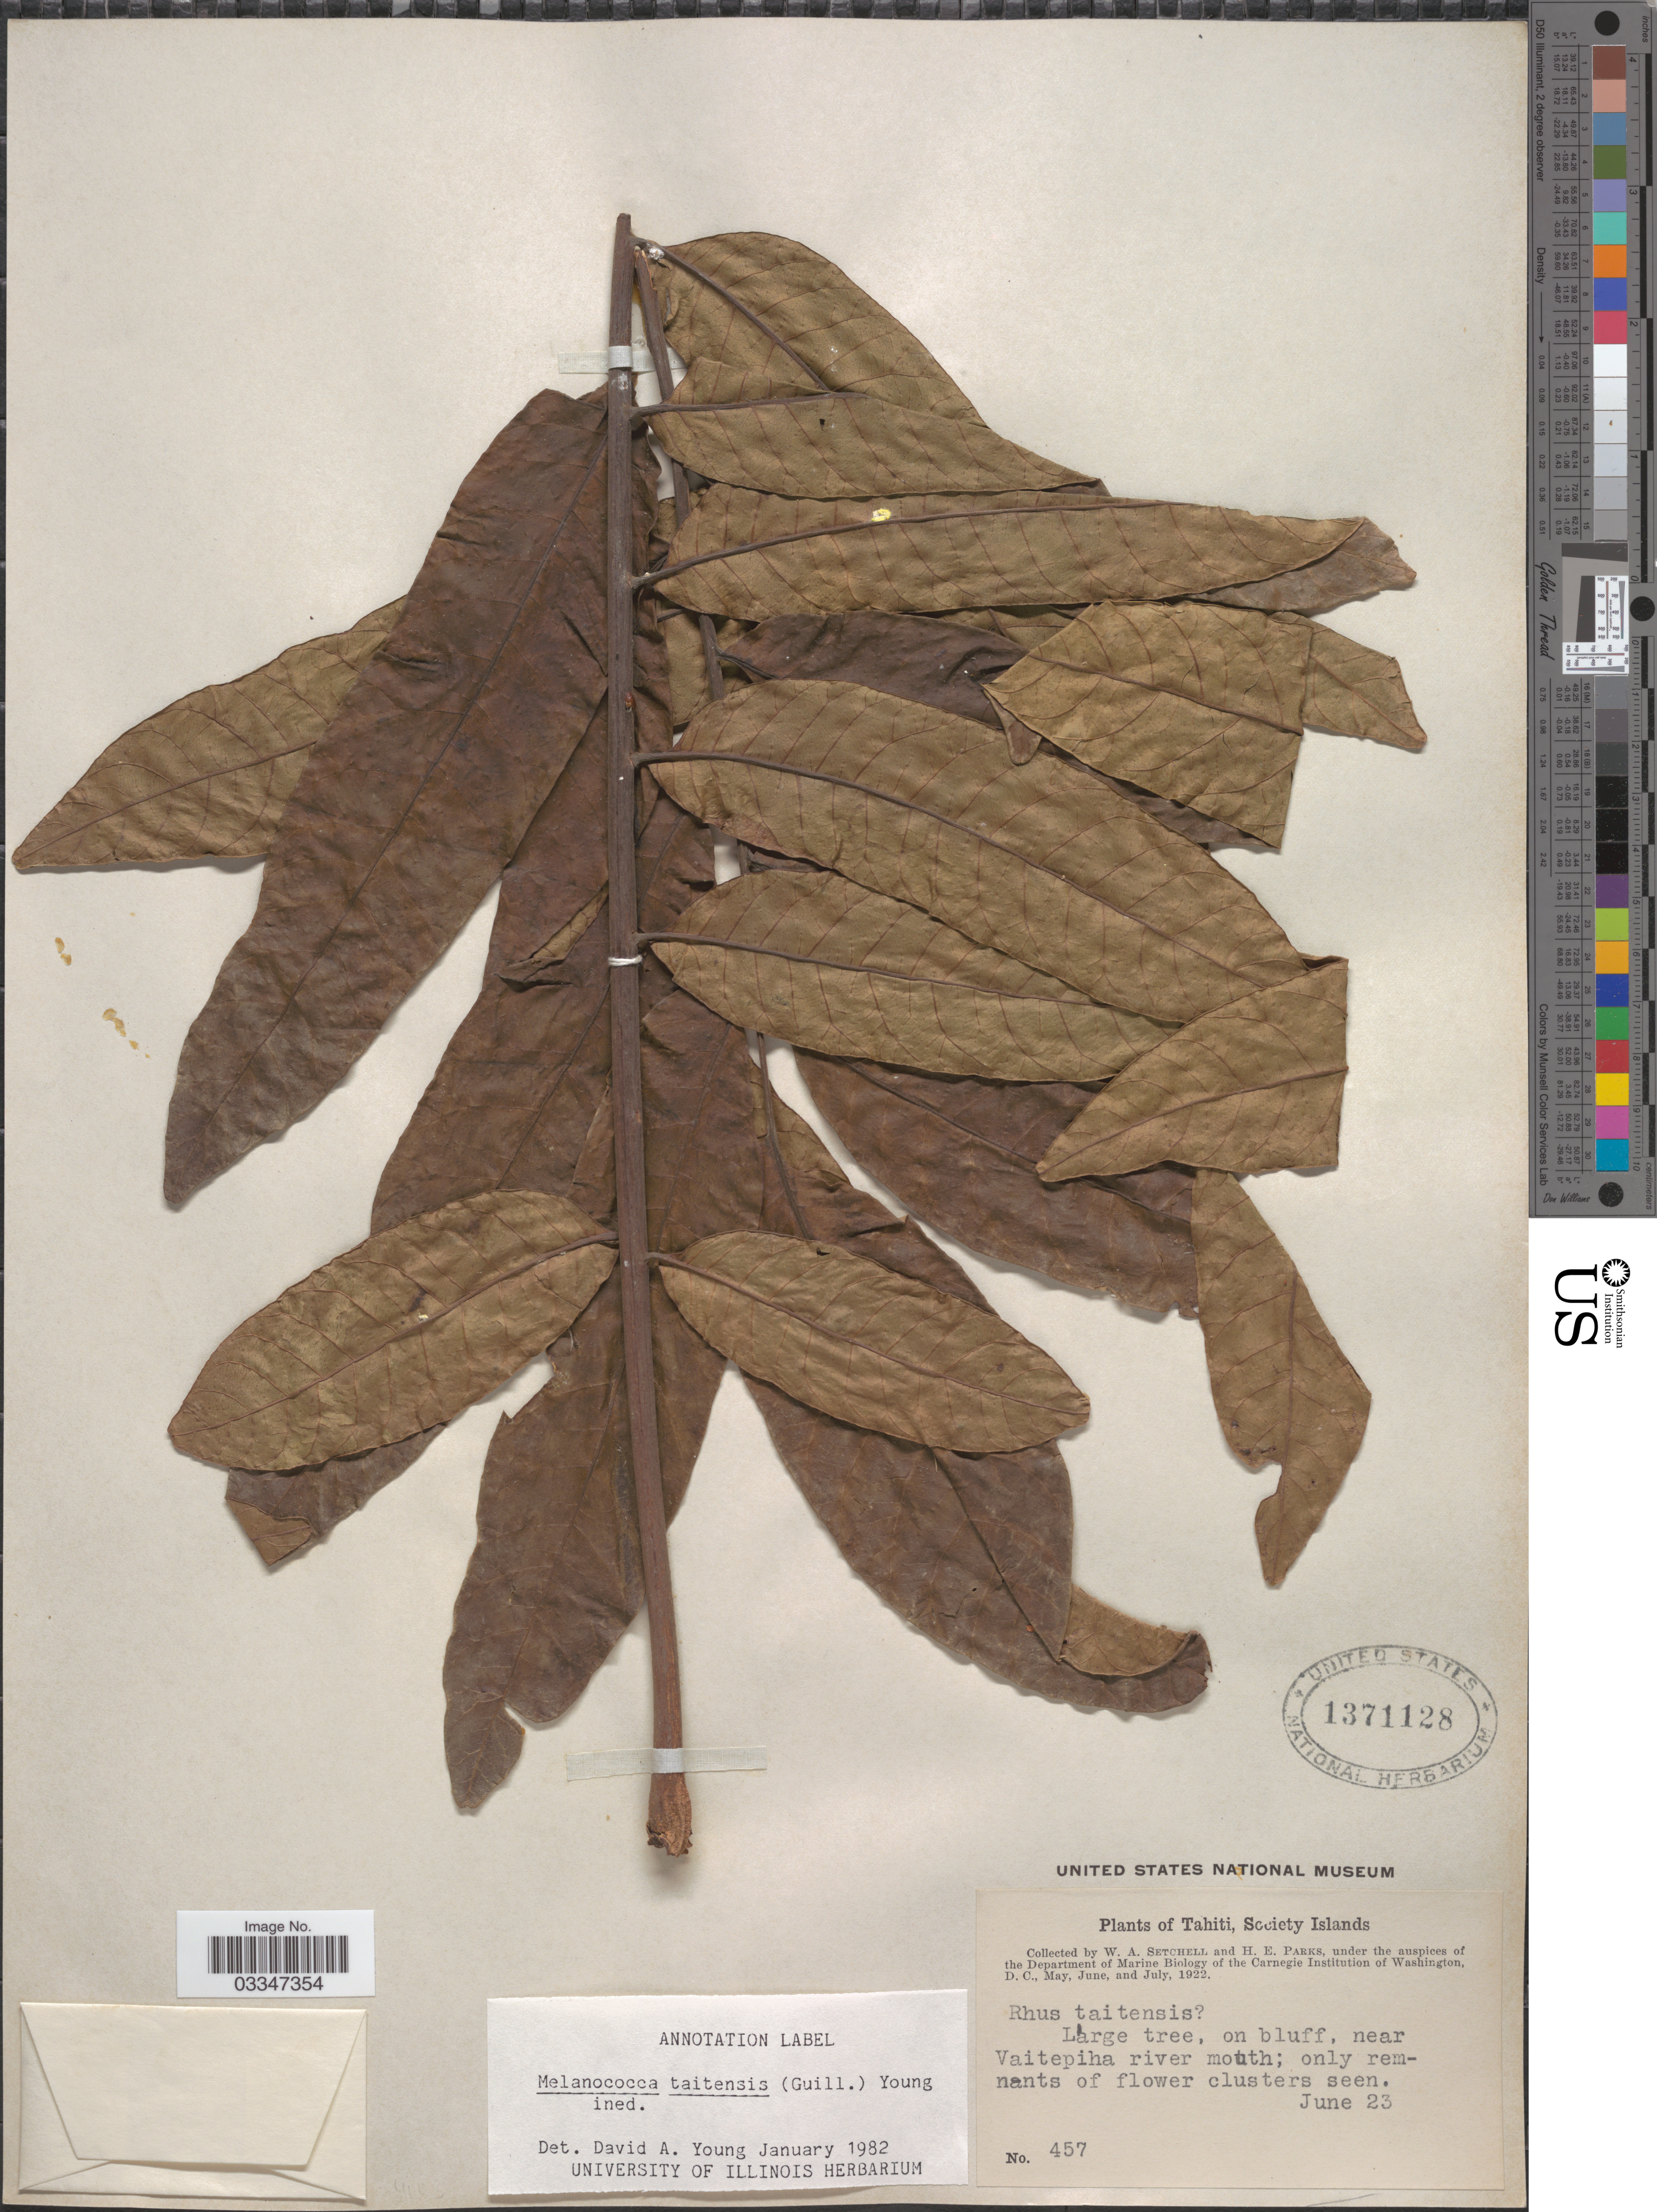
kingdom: Plantae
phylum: Tracheophyta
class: Magnoliopsida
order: Sapindales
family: Anacardiaceae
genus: Rhus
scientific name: Rhus taitensis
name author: Guill.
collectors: W. Setchell & H. E. Parks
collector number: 457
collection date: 1922-06-23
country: French Polynesia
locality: Tahiti, Society Islands. Vaitepiha river mouth.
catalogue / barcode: US 1371128